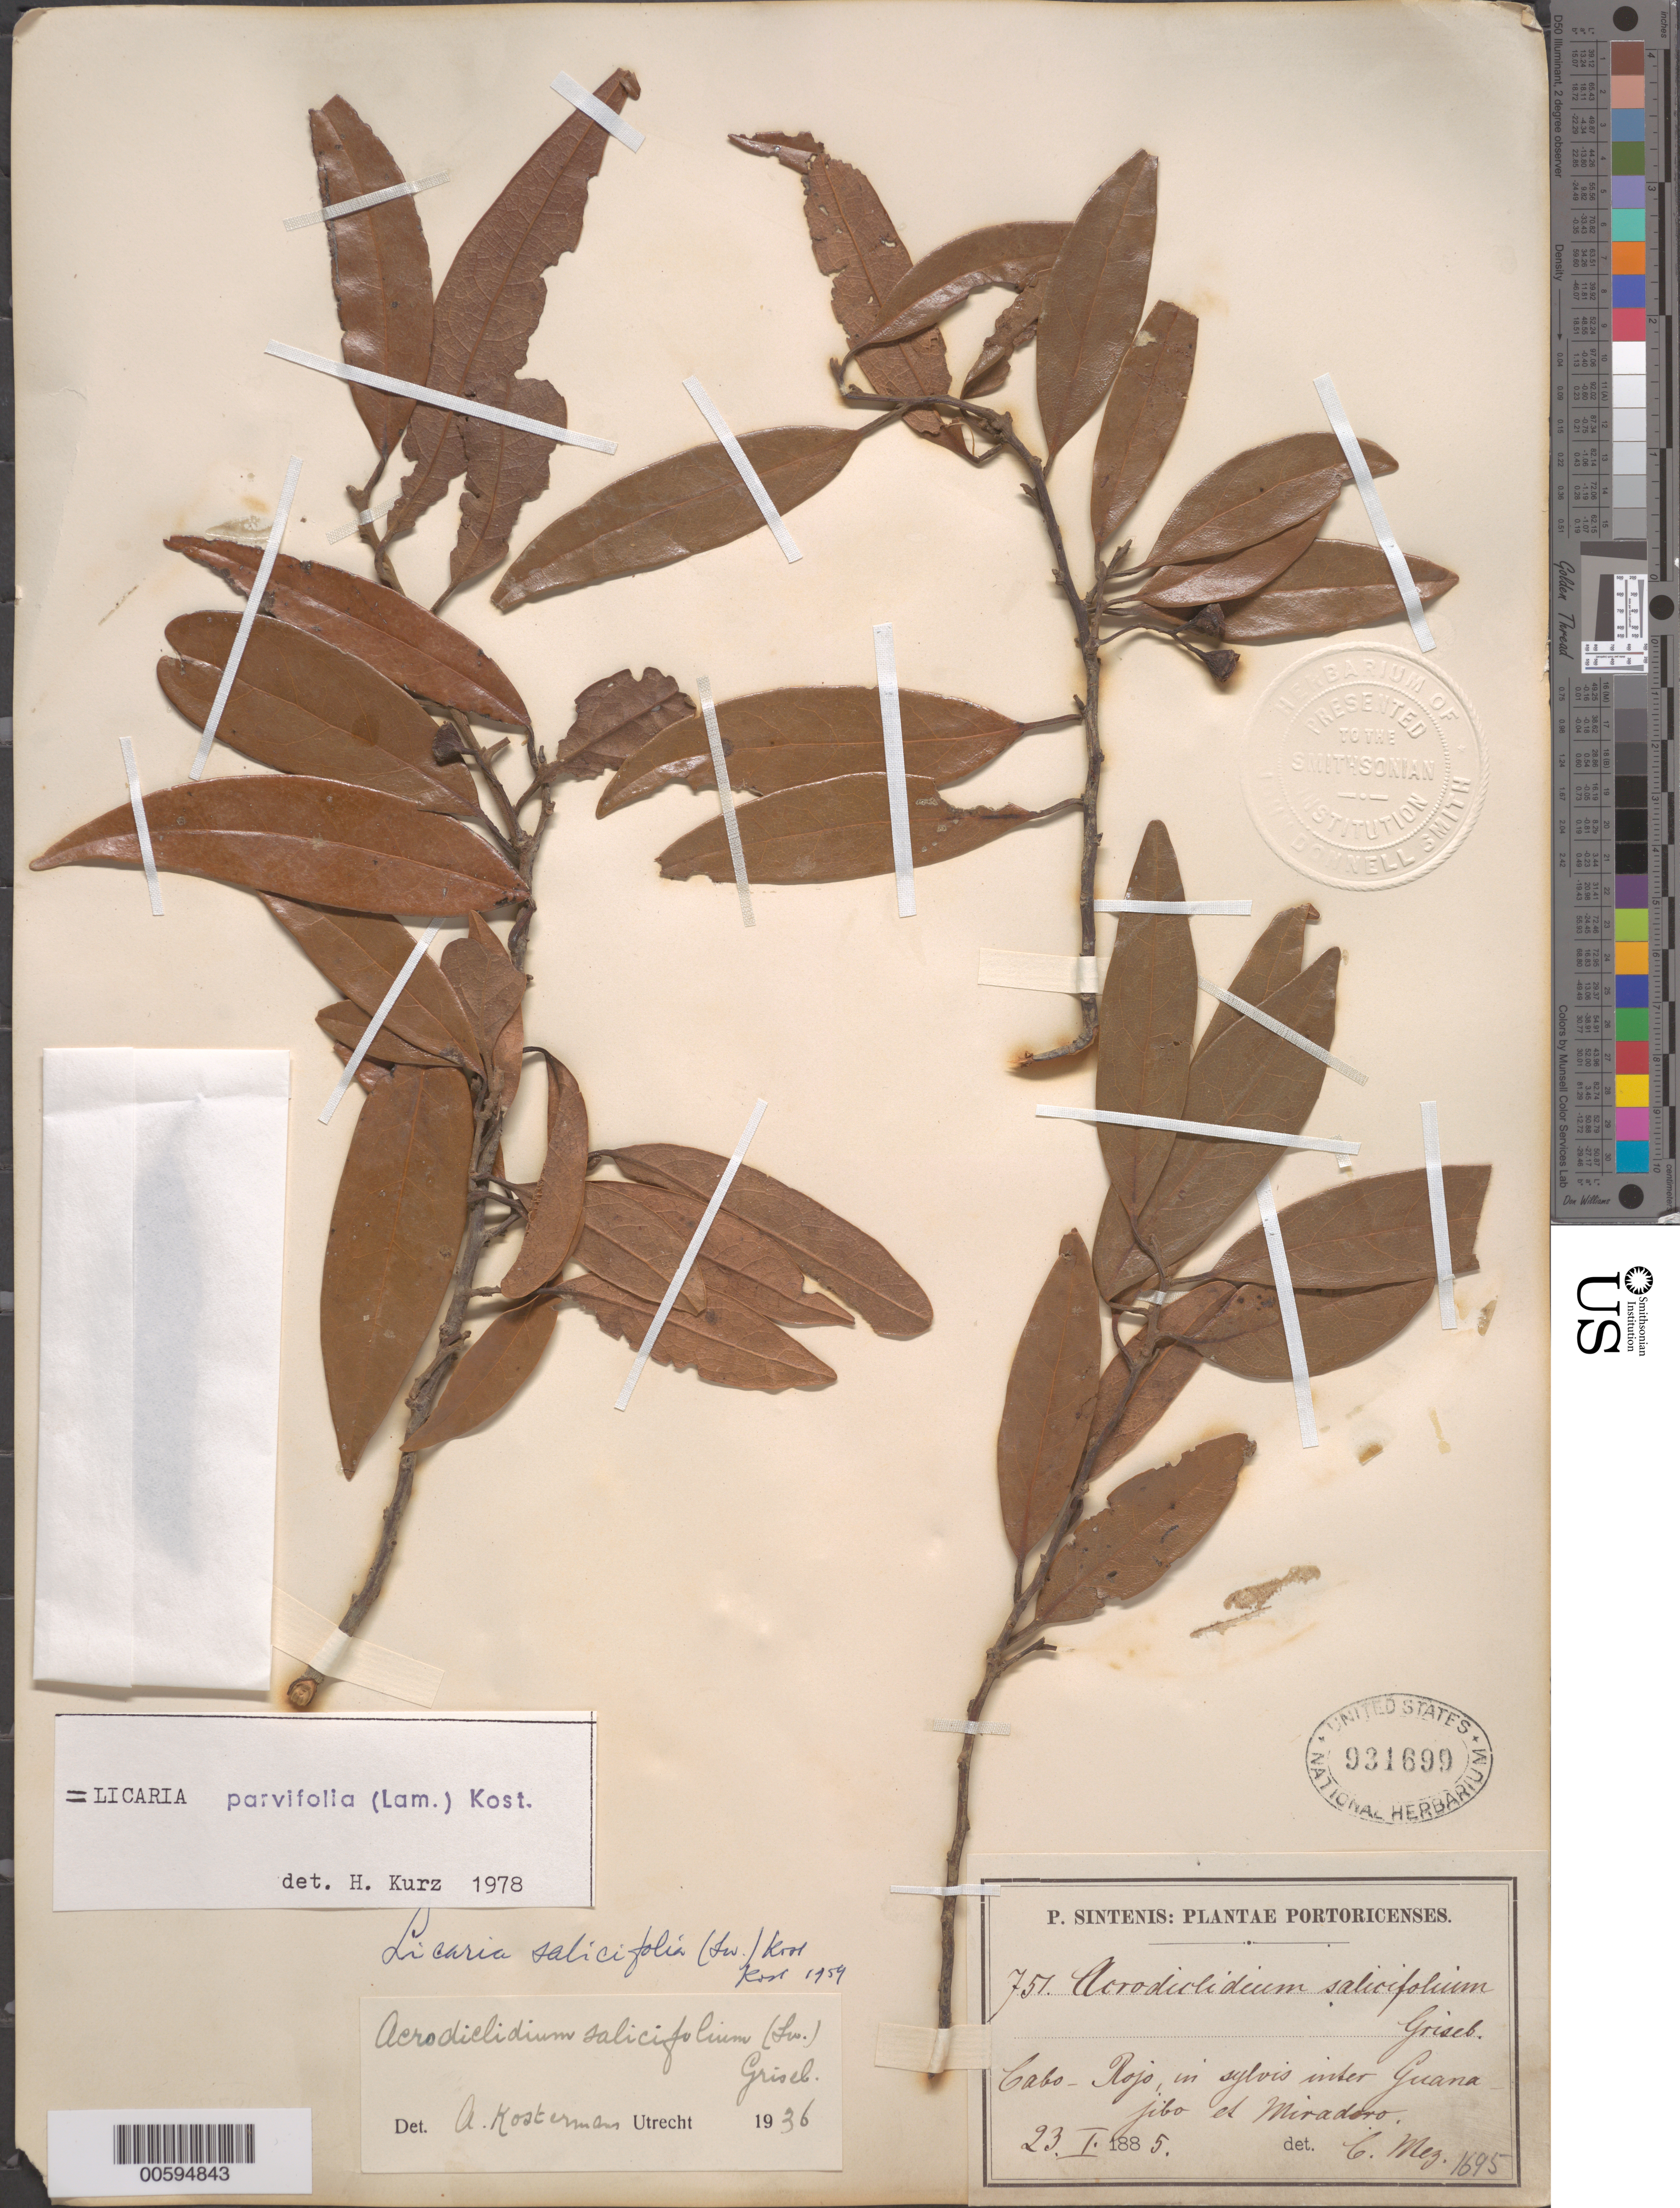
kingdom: Plantae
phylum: Tracheophyta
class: Magnoliopsida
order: Laurales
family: Lauraceae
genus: Licaria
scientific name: Licaria parvifolia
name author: (Lam.) Kosterm. ex León & Alain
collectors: P. Sintenis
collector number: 751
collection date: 1885-01-23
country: Puerto Rico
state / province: Çabo Rojo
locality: In sylvis inter Guana jibo et Miradoro.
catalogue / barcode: US 931699